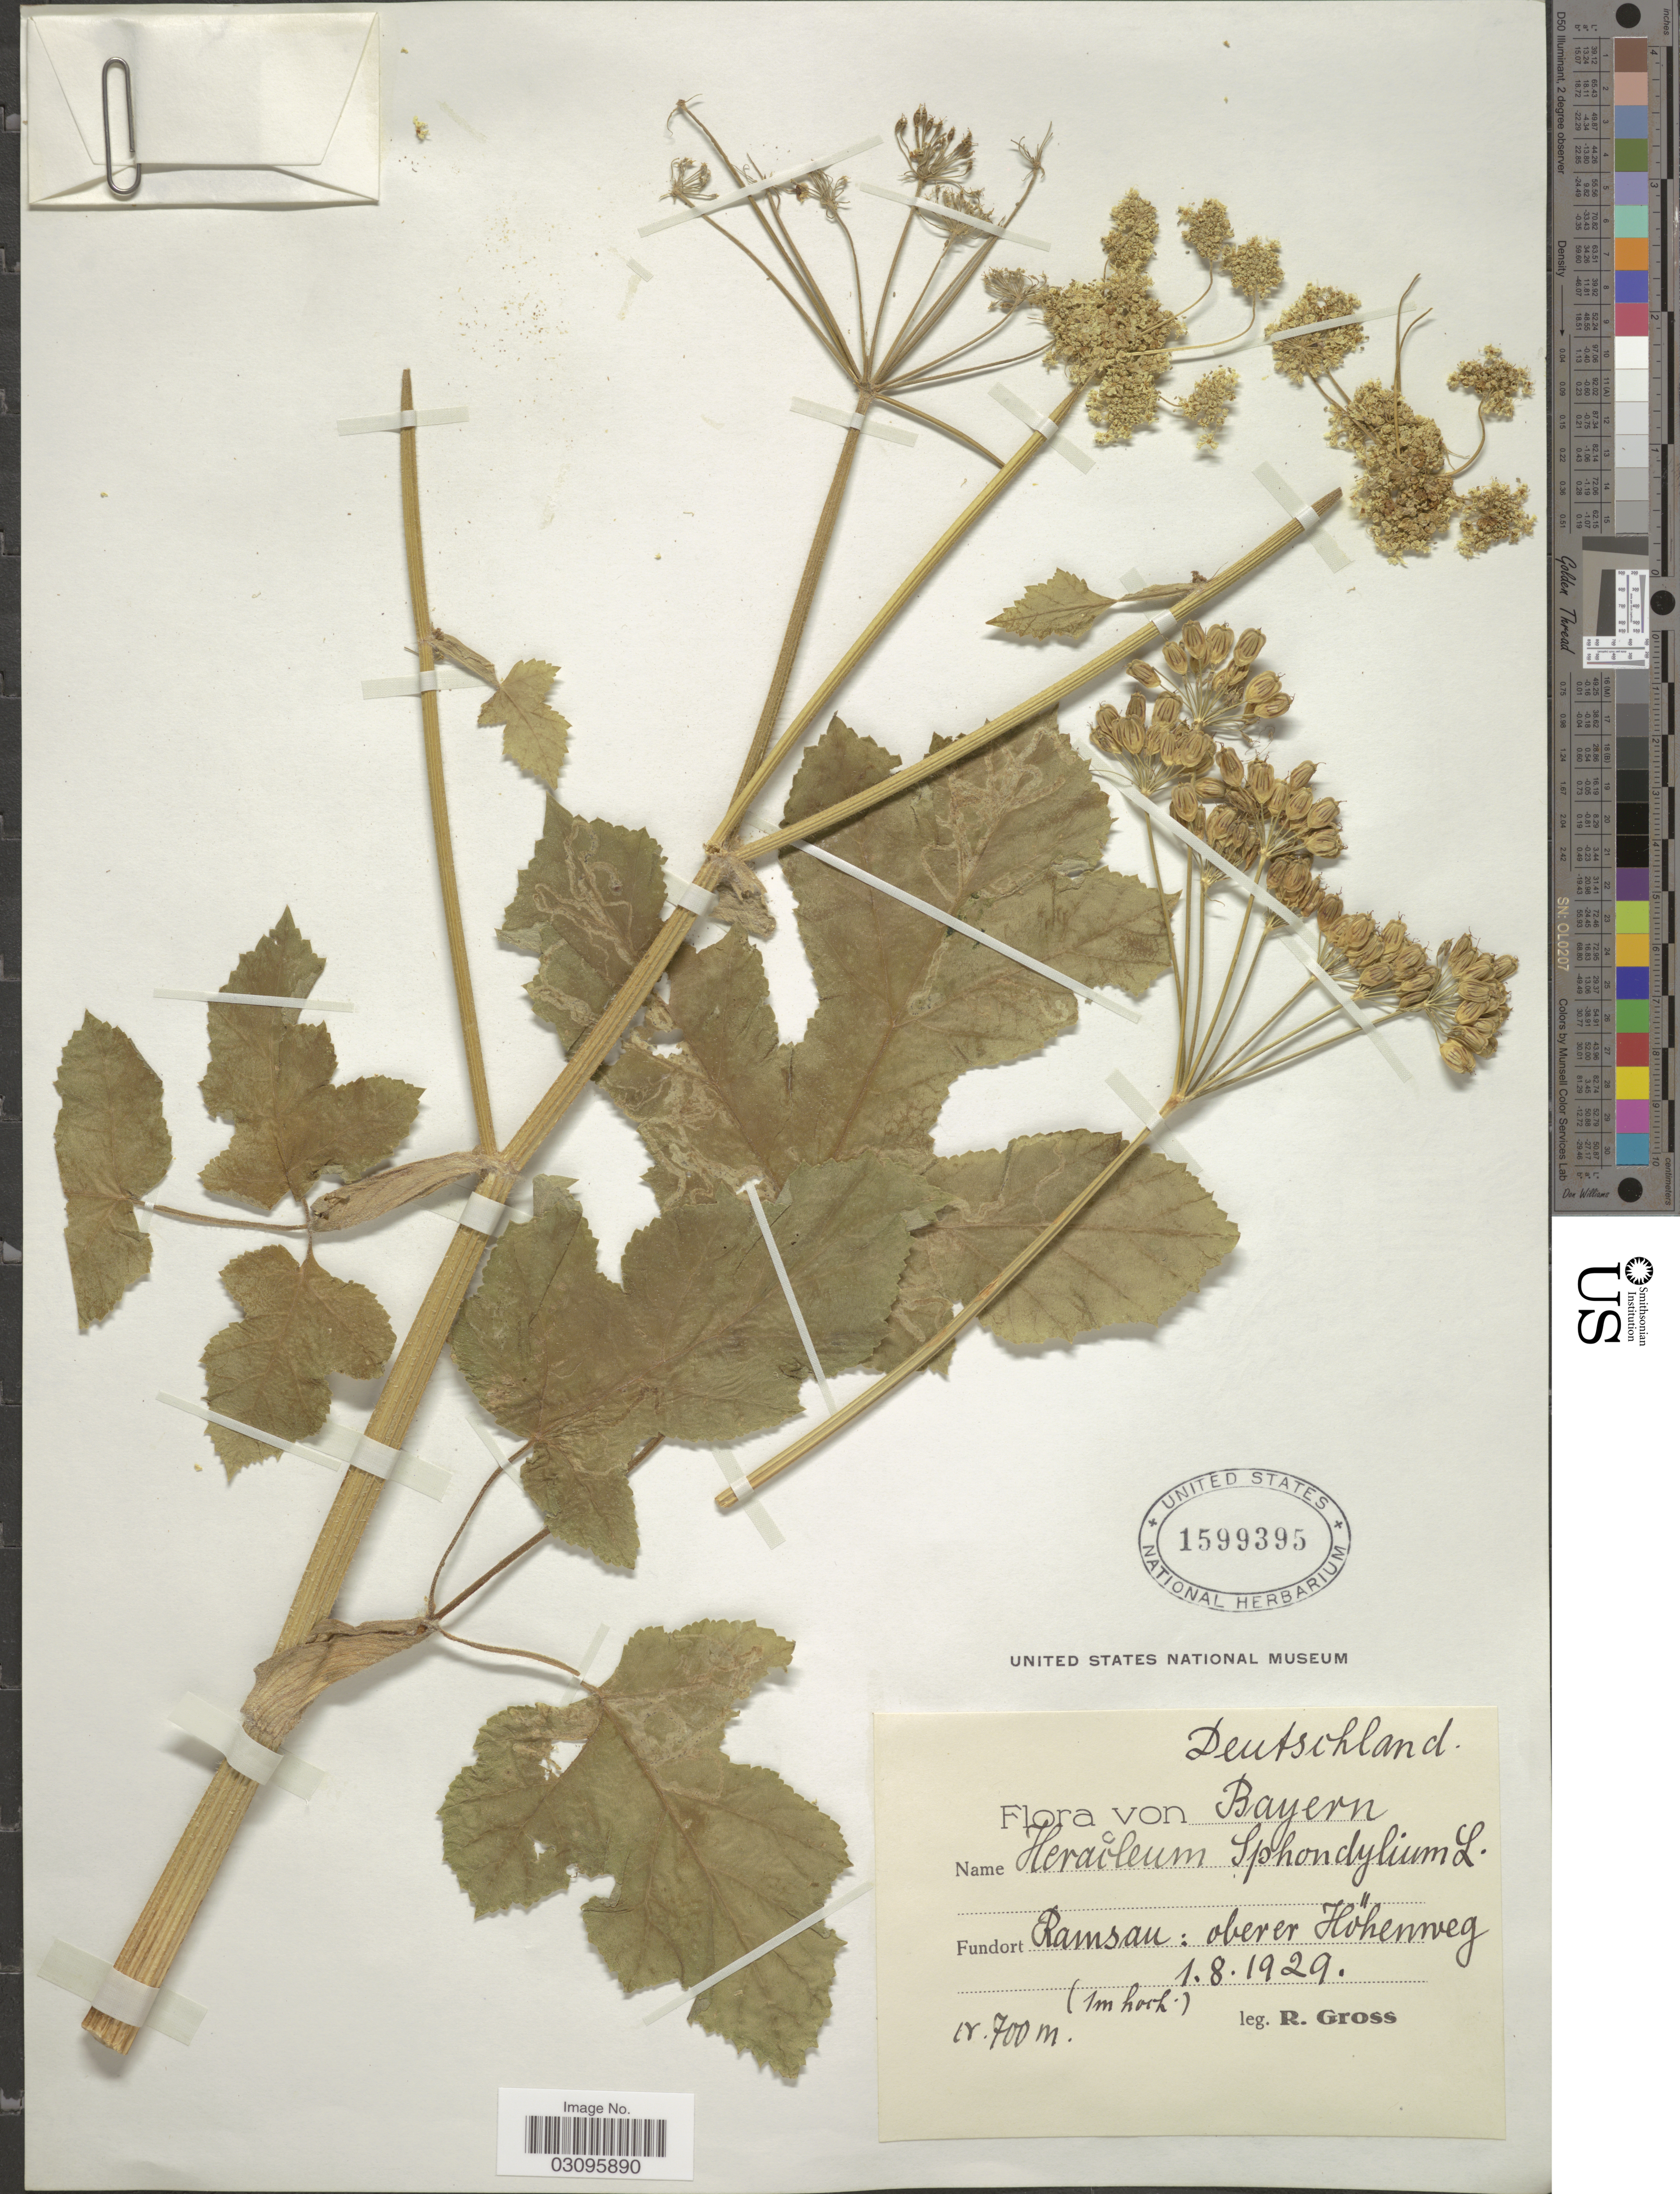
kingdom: Plantae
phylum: Tracheophyta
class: Magnoliopsida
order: Apiales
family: Apiaceae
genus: Heracleum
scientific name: Heracleum sphondylium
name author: L.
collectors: R. Gross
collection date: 1929-08-01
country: Germany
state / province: Bayern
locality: Deutschland. Ramsau: oberer Höhenweg.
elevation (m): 700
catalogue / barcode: US 1599395